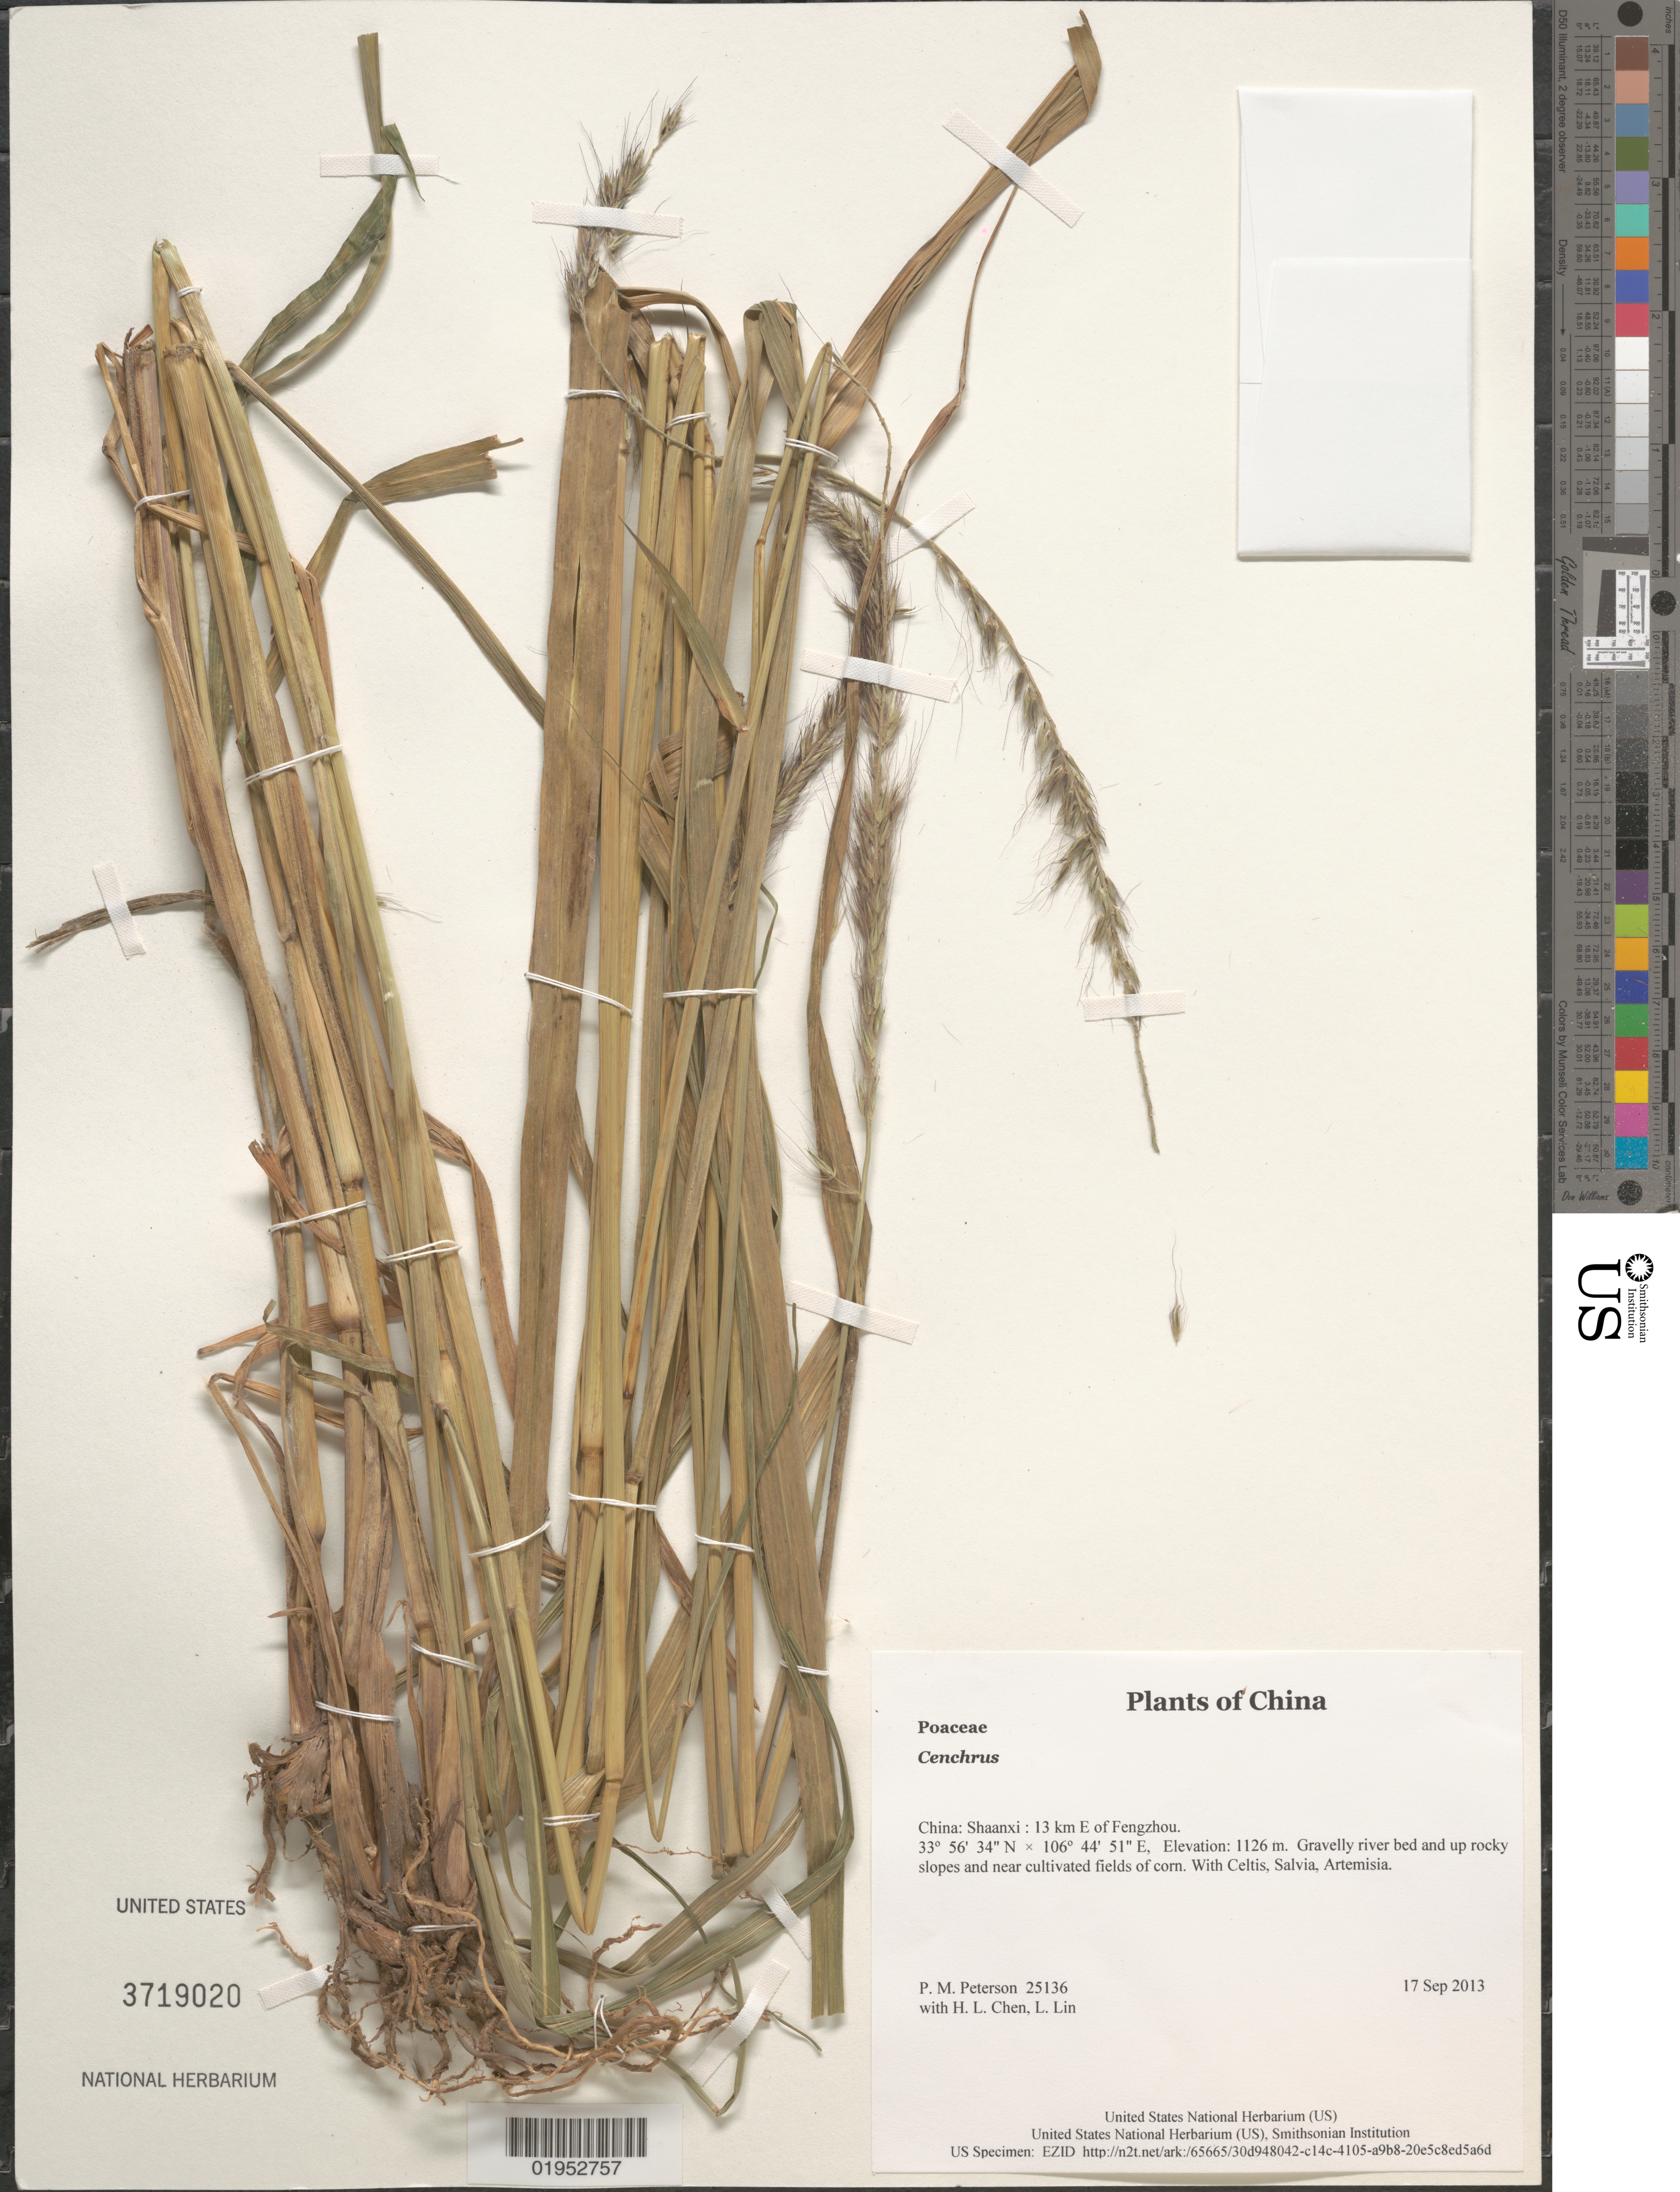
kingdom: Plantae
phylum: Tracheophyta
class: Liliopsida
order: Poales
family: Poaceae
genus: Cenchrus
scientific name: Cenchrus sp.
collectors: P. M. Peterson, H. L. Chen & L. Lin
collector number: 25136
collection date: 2013-09-17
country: China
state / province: Shaanxi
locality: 13 km E of Fengzhou.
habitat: Gravelly river bed and up rocky slopes and near cultivated fields of corn.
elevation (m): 1126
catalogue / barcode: US 3719020